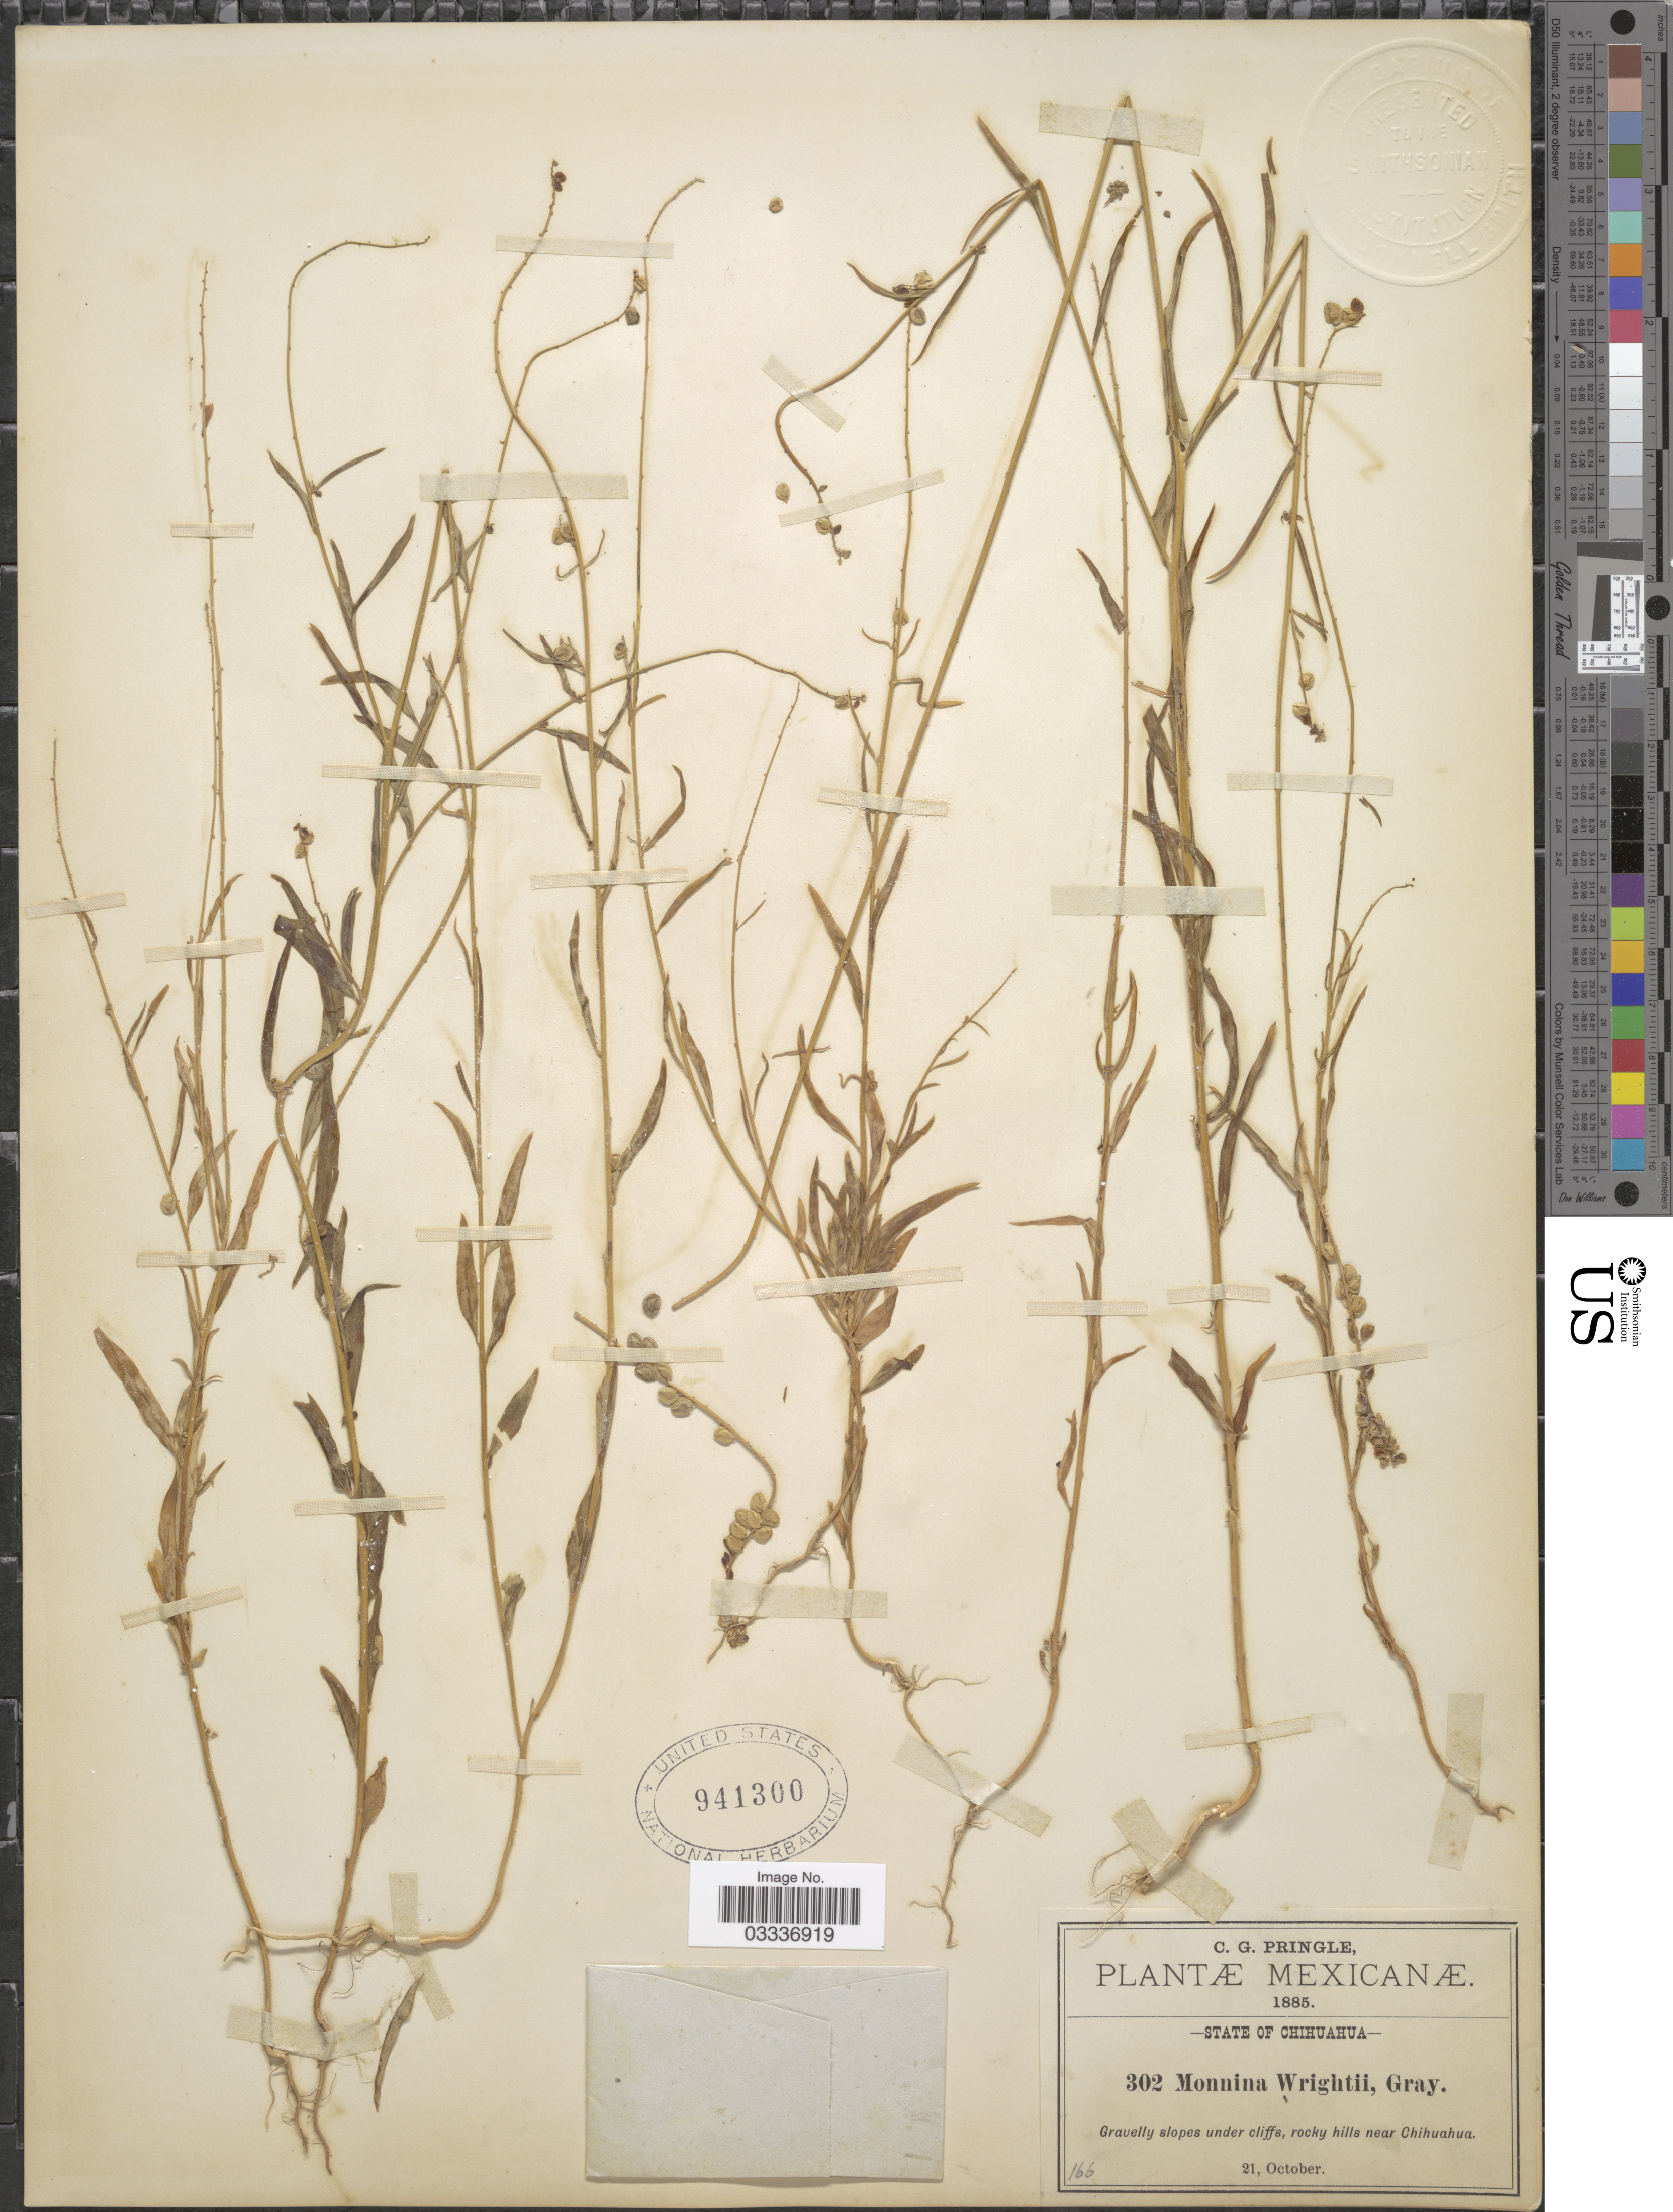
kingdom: Plantae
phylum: Tracheophyta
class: Magnoliopsida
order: Fabales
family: Polygalaceae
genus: Monnina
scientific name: Monnina wrightii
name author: A. Gray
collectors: C. G. Pringle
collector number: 302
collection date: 1885-10-21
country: Mexico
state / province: Chihuahua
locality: Rocky hills near Chihuahua.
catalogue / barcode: US 941300